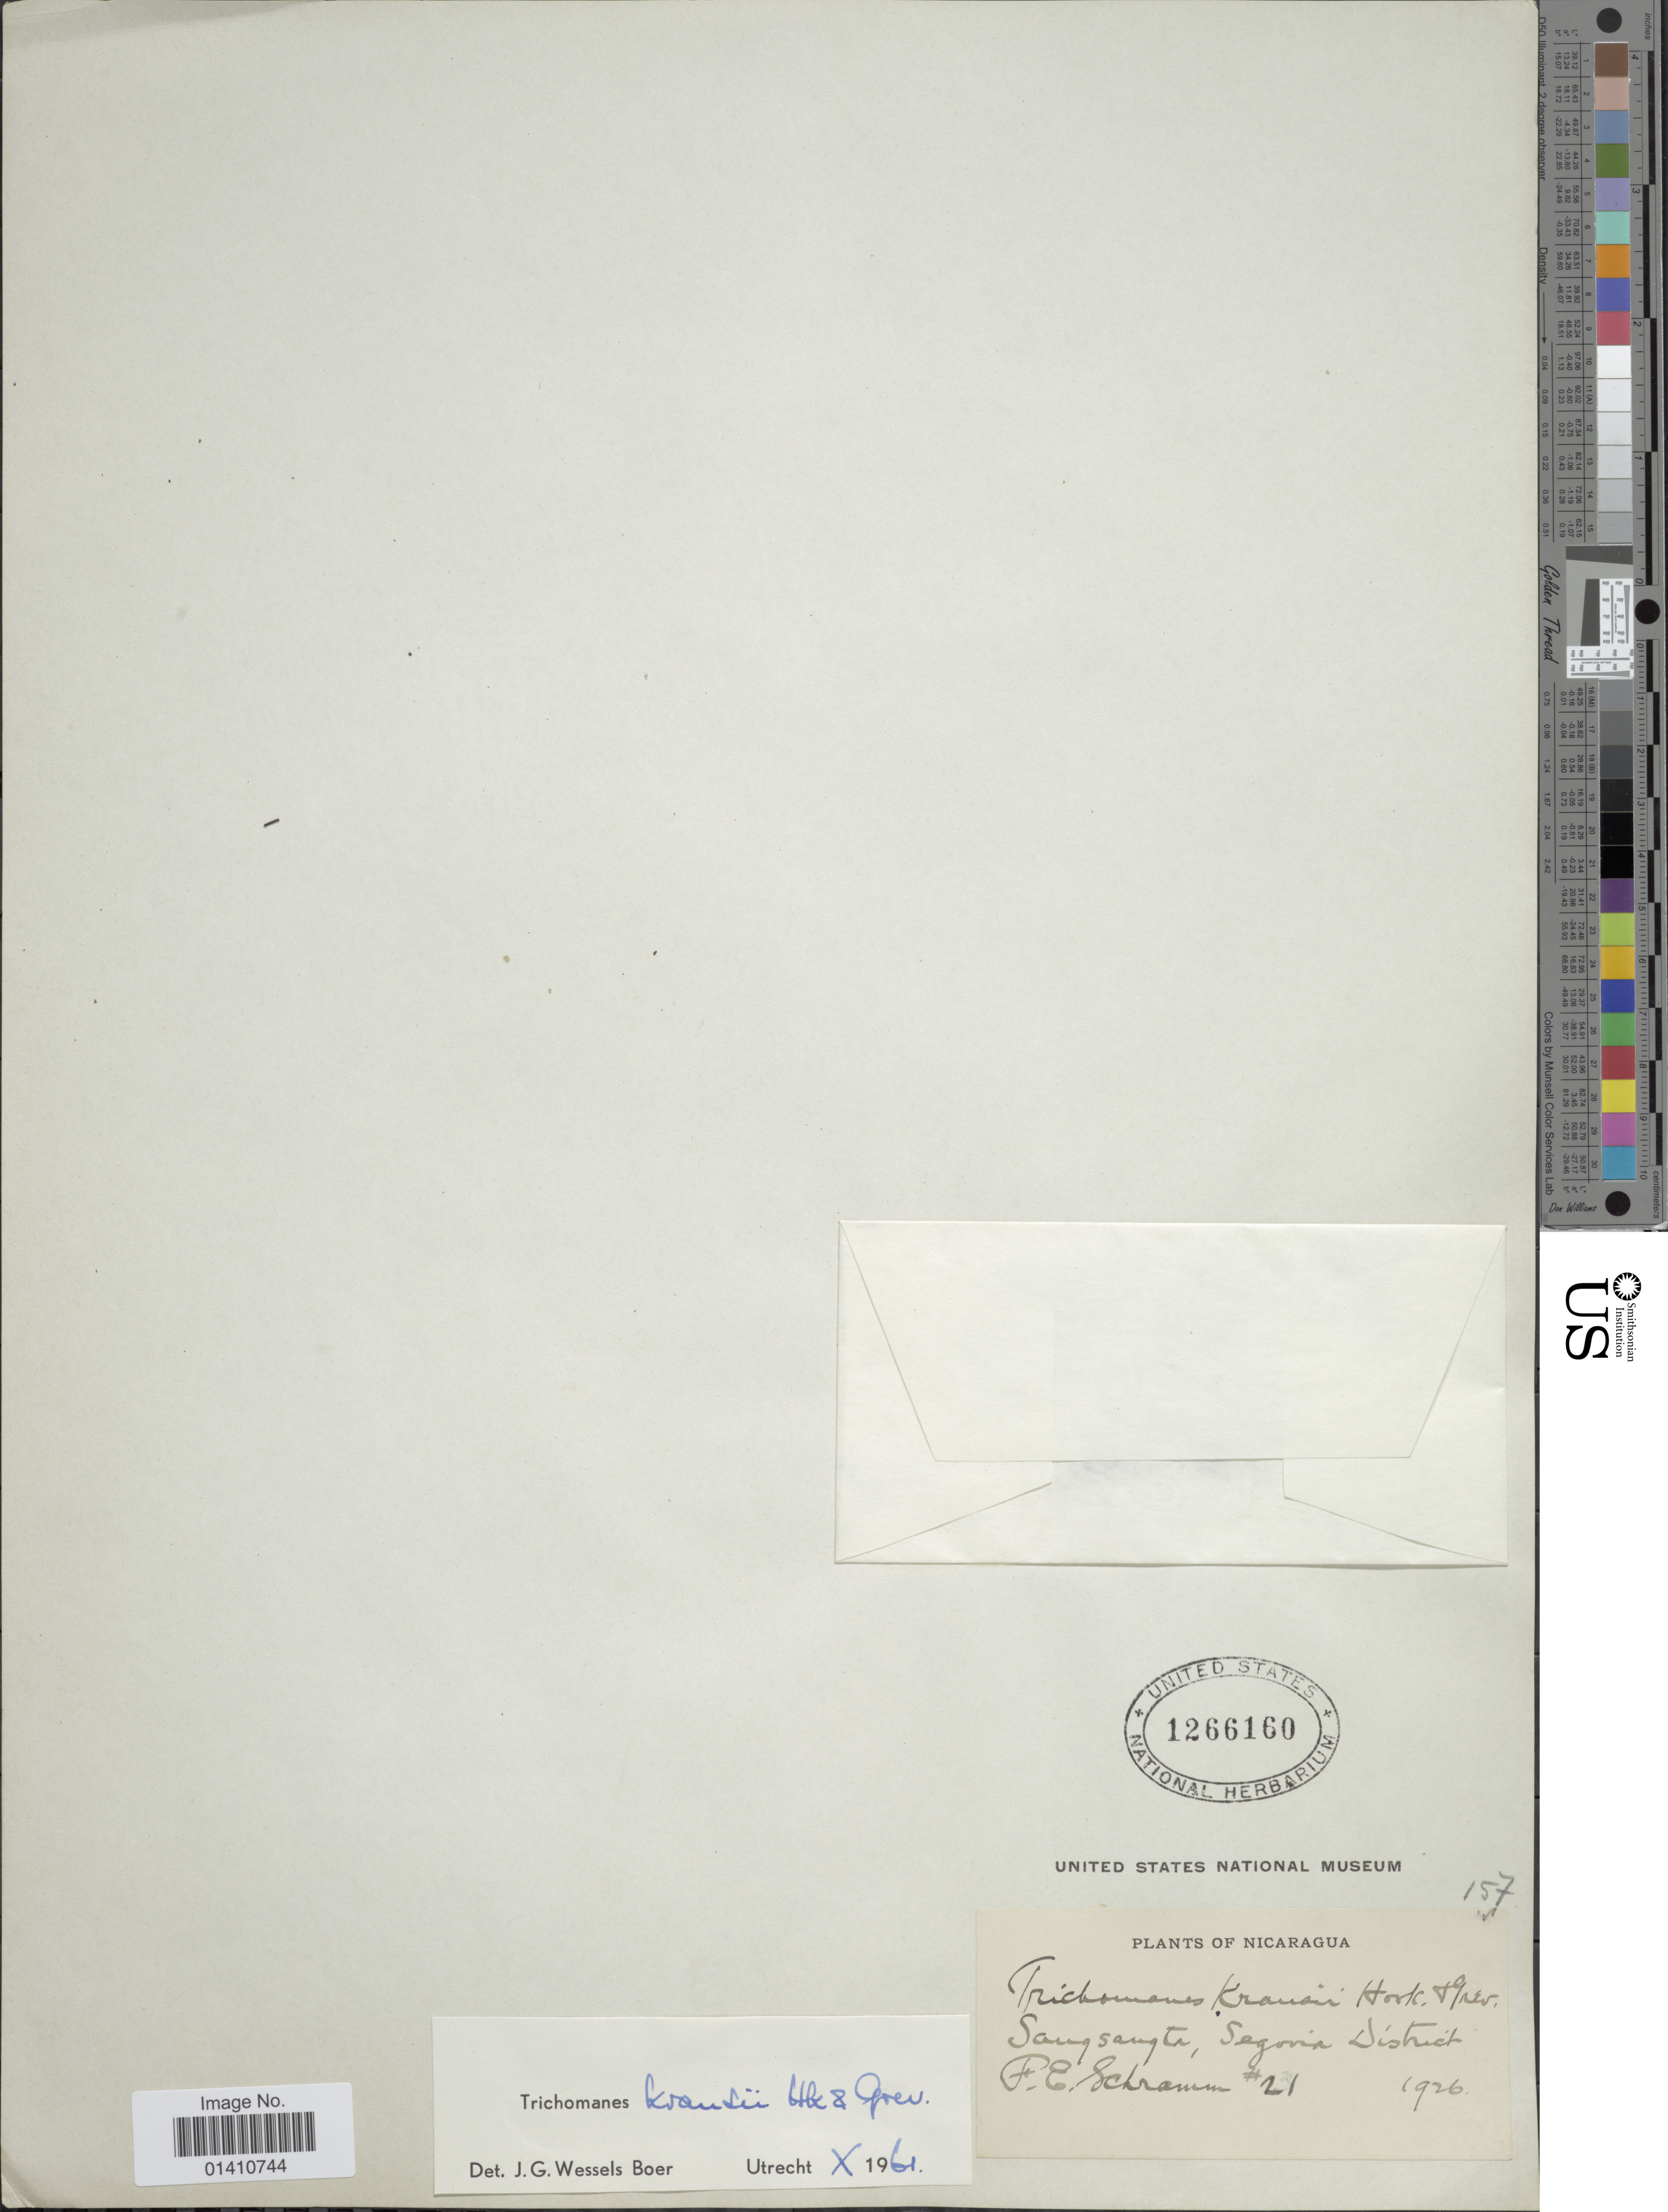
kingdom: Plantae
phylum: Tracheophyta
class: Polypodiopsida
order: Hymenophyllales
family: Hymenophyllaceae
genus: Didymoglossum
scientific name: Didymoglossum kraussii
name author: (Hook. & Grev.) C. Presl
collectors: F. E. Schramm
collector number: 21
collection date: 1926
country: Nicaragua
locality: Sangsangta, Segovia District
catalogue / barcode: US 1266160